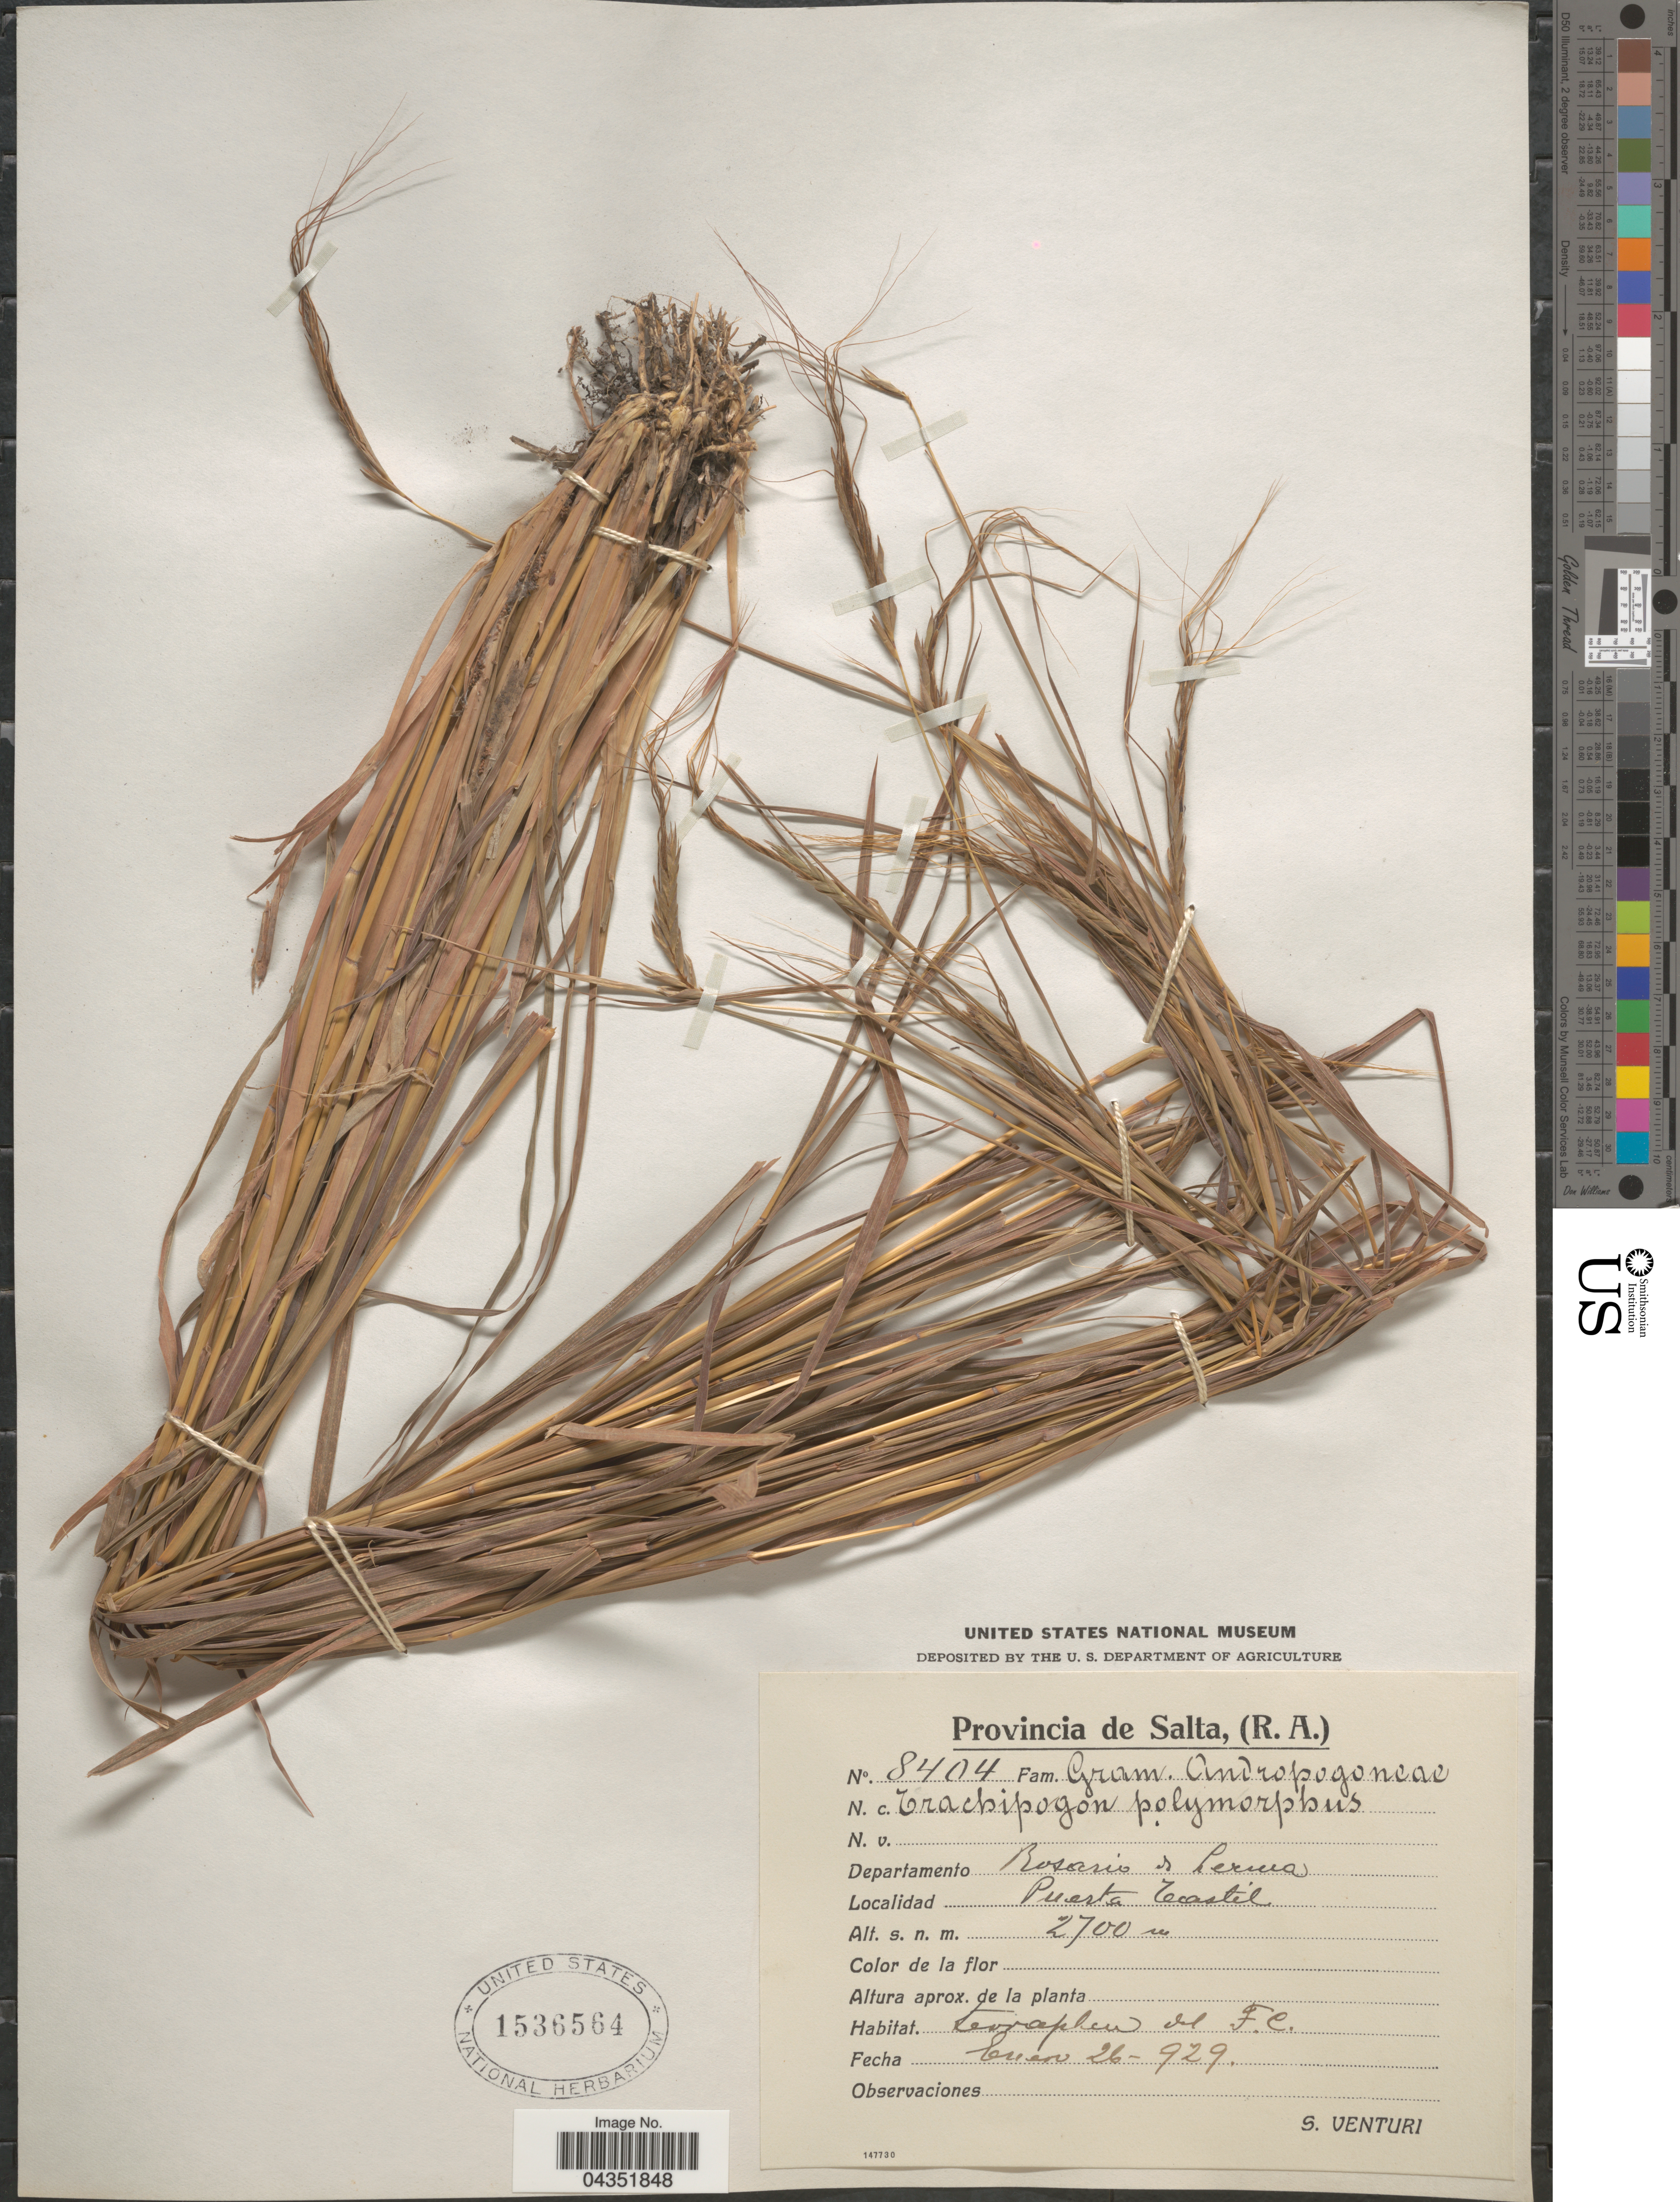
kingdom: Plantae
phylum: Tracheophyta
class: Liliopsida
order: Poales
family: Poaceae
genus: Heteropogon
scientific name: Heteropogon contortus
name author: (L.) P. Beauv. ex Roem. & Schult.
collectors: S. Venturi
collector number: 8404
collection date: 1929-01-26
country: Argentina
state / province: Salta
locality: Departamento Rosario de Lerma. Puerta Tastil.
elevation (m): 2700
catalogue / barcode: US 1536564